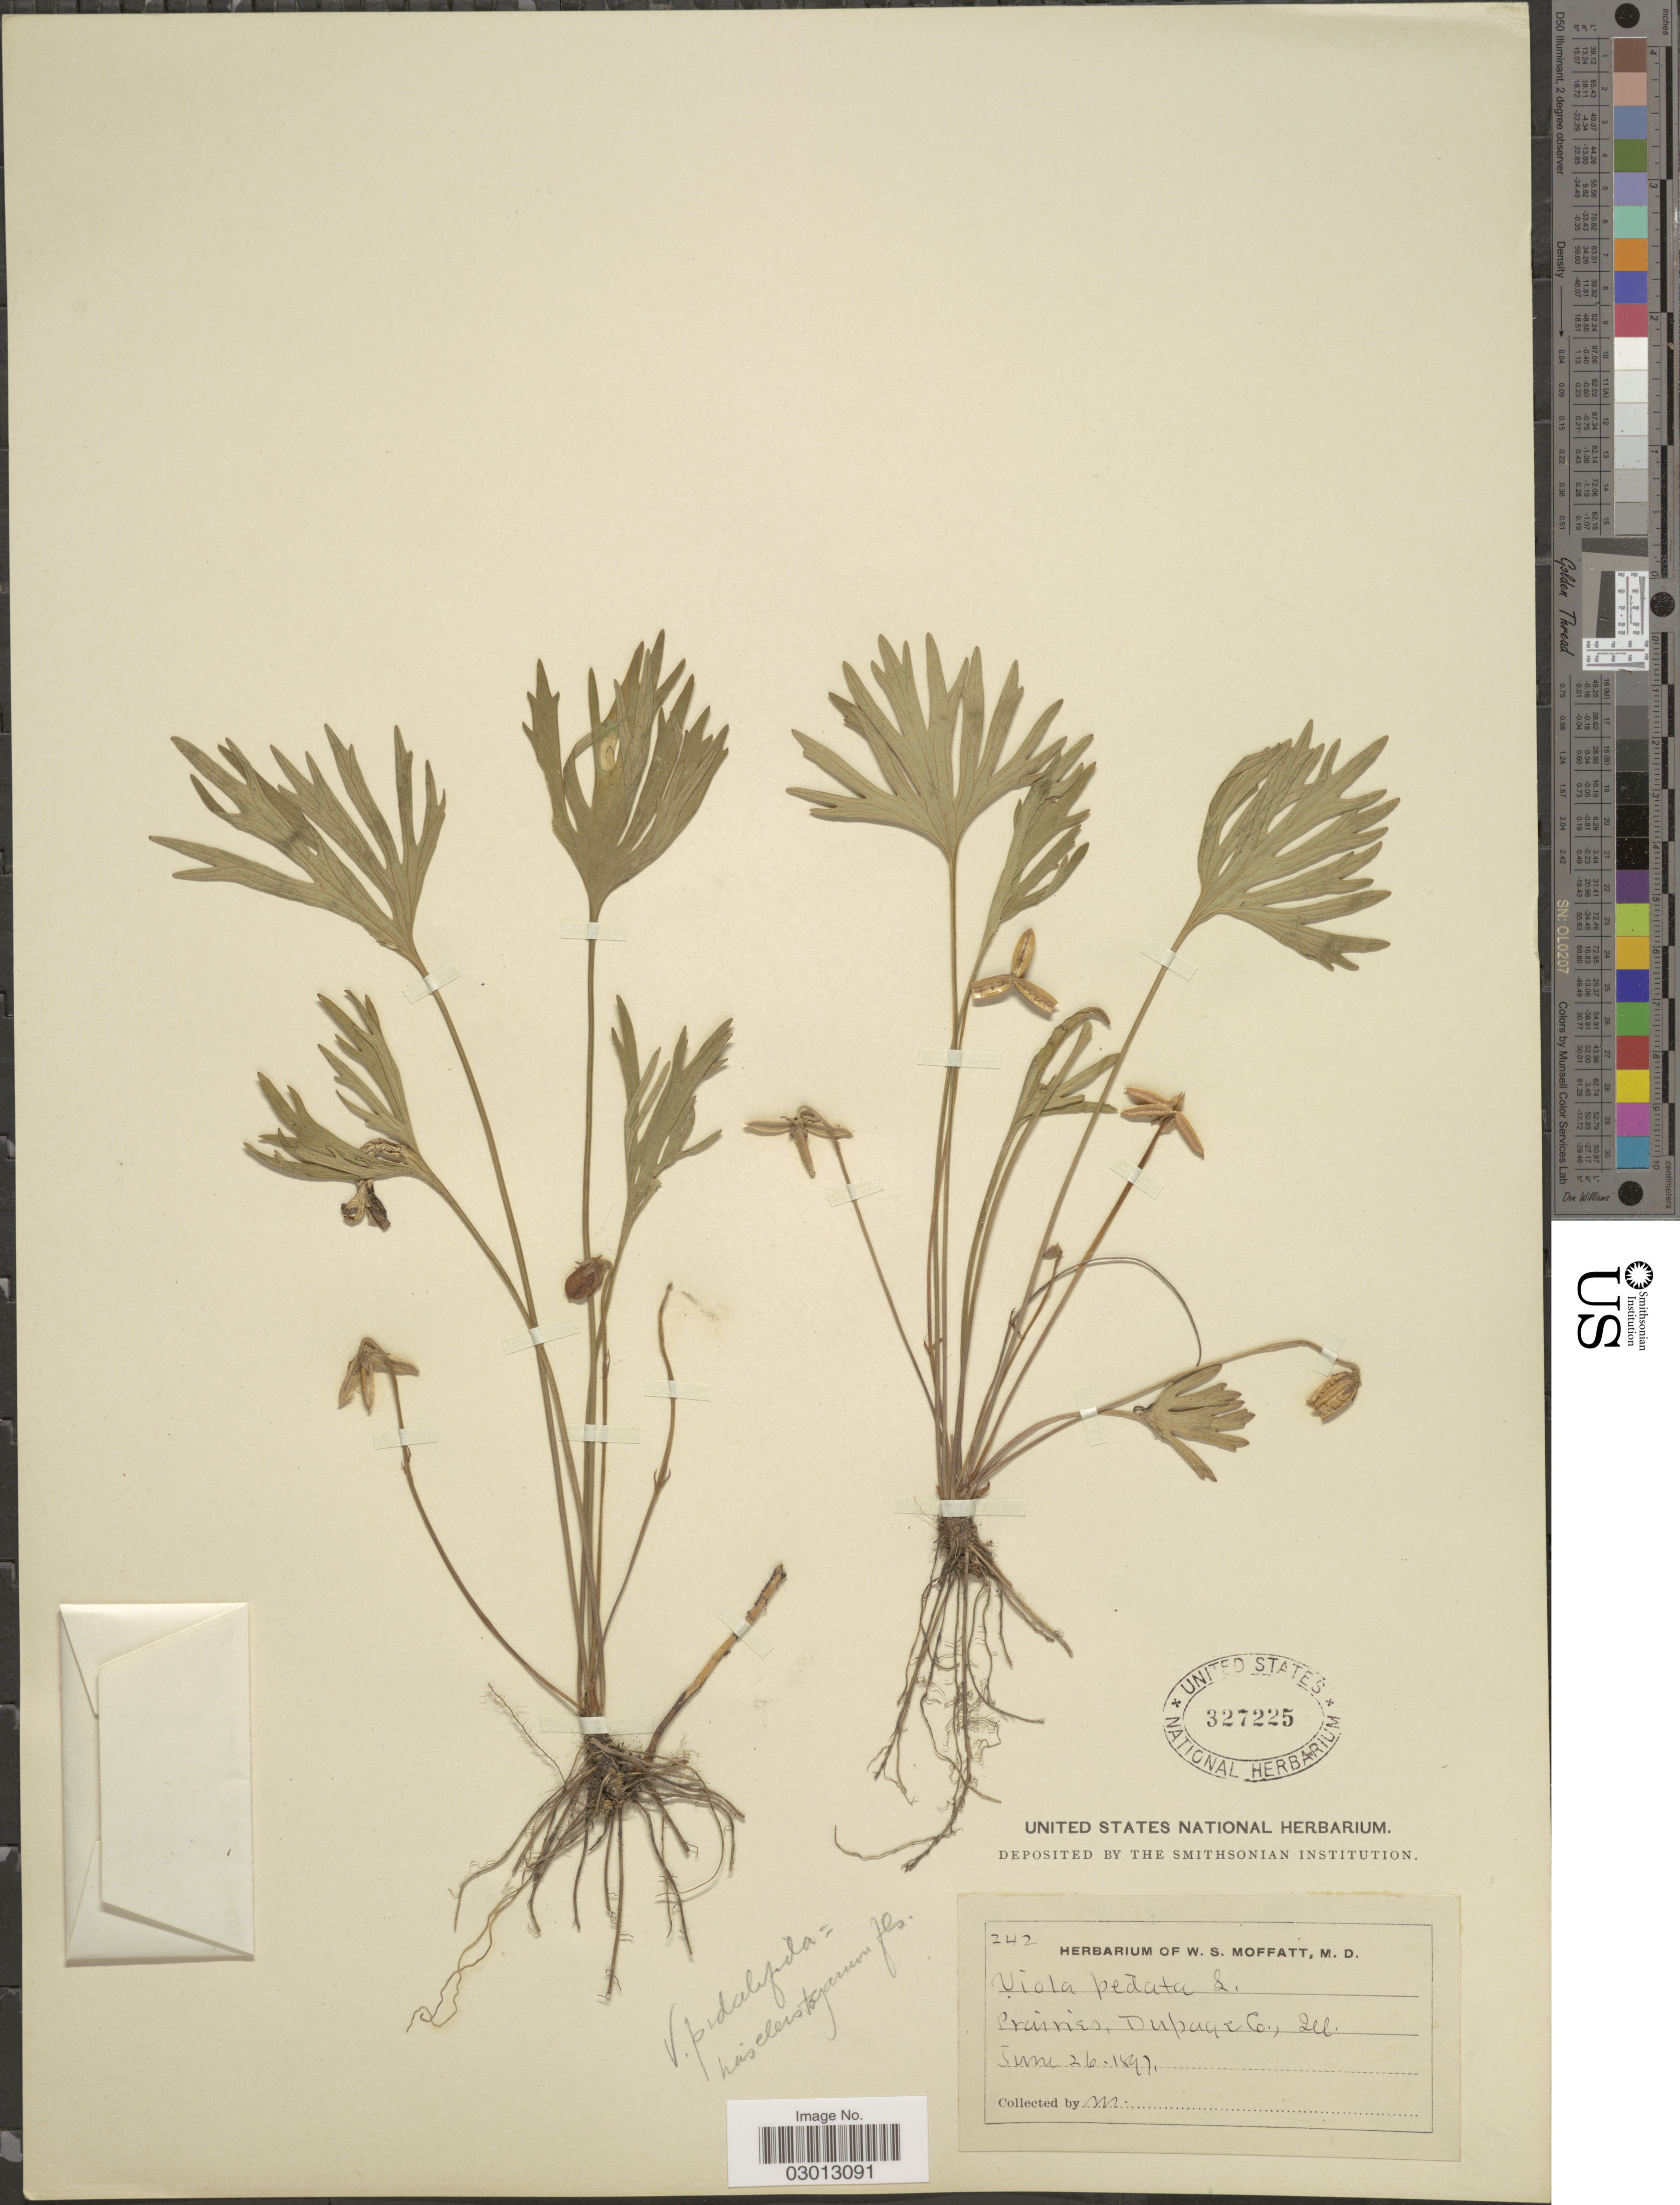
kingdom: Plantae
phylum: Tracheophyta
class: Magnoliopsida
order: Malpighiales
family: Violaceae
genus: Viola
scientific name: Viola pedatifida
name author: G. Don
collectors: W. Moffatt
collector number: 242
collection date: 1897-06-26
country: United States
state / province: Illinois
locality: Prairies, Dupage Co., Ill.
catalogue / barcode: US 327225